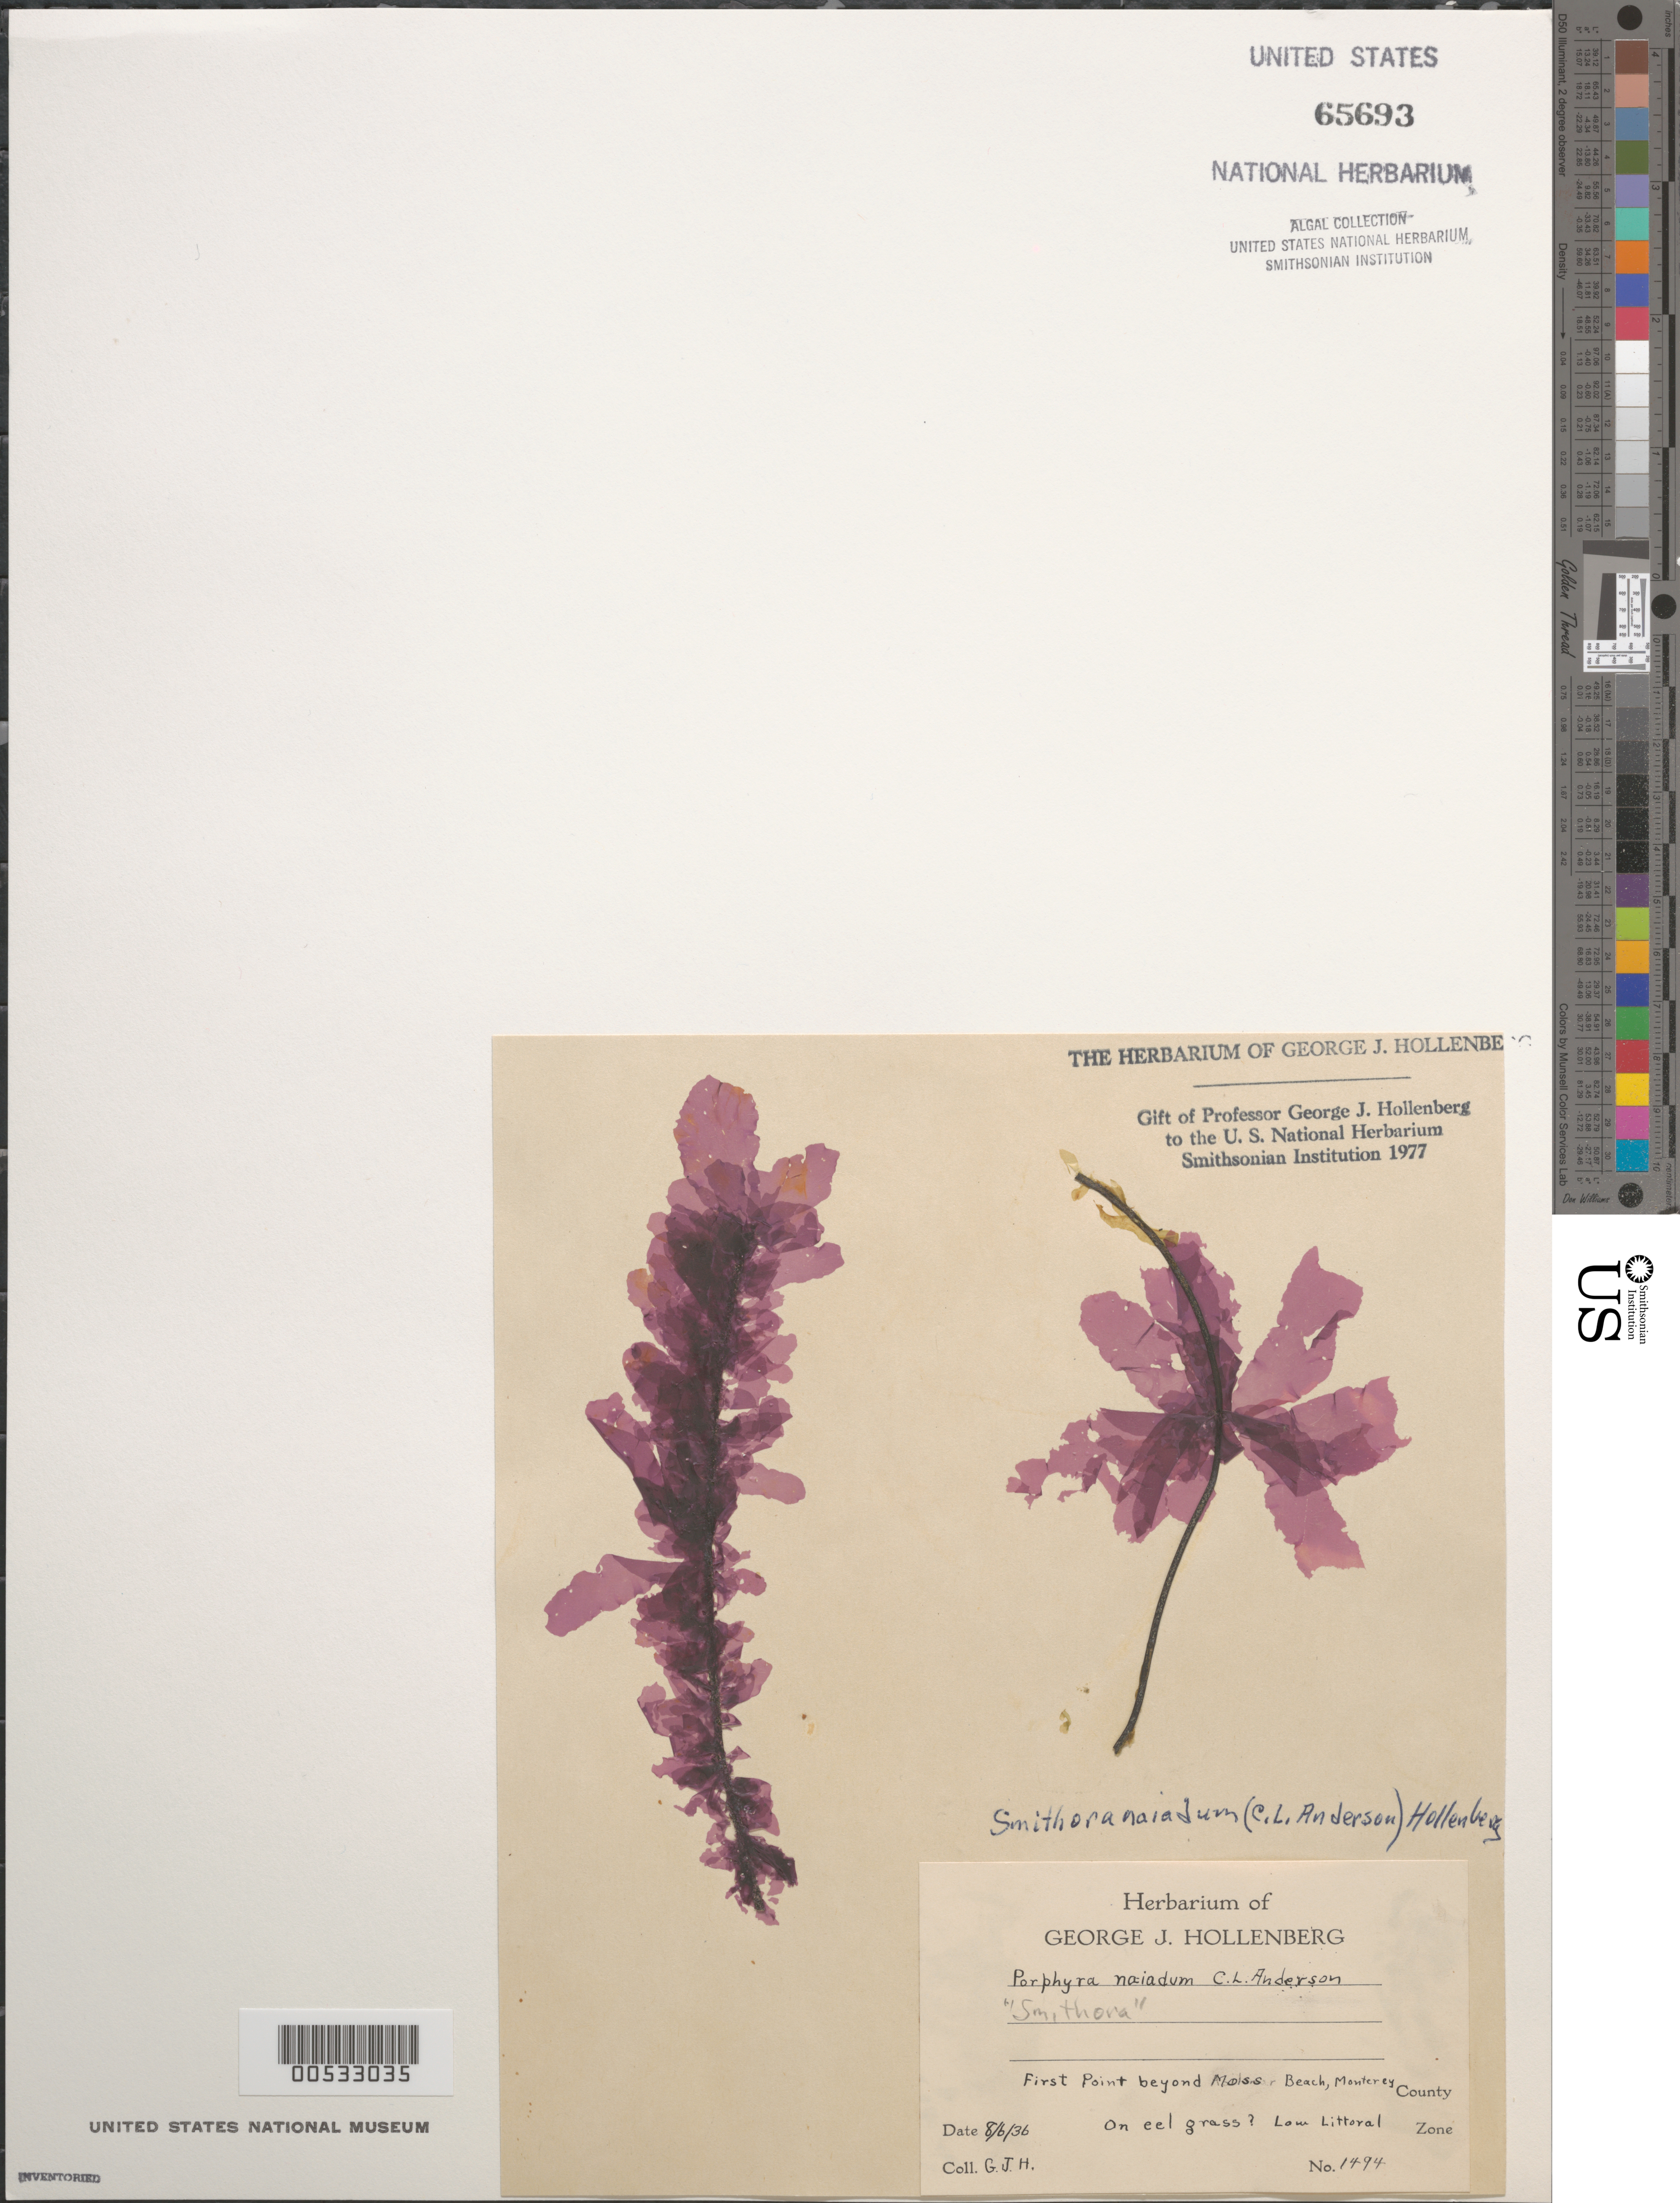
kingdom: Plantae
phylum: Rhodophyta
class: Compsopogonophyceae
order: Erythropeltidales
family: Erythrotrichiaceae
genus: Smithora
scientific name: Smithora naiadum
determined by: Hollenberg, George J.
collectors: G. Hollenberg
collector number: GJH 1494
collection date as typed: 06 Aug 1936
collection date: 1936-08-06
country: United States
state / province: California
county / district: Monterey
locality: Pacific Grove, 1st point beyond Moss Beach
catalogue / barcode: US 65693